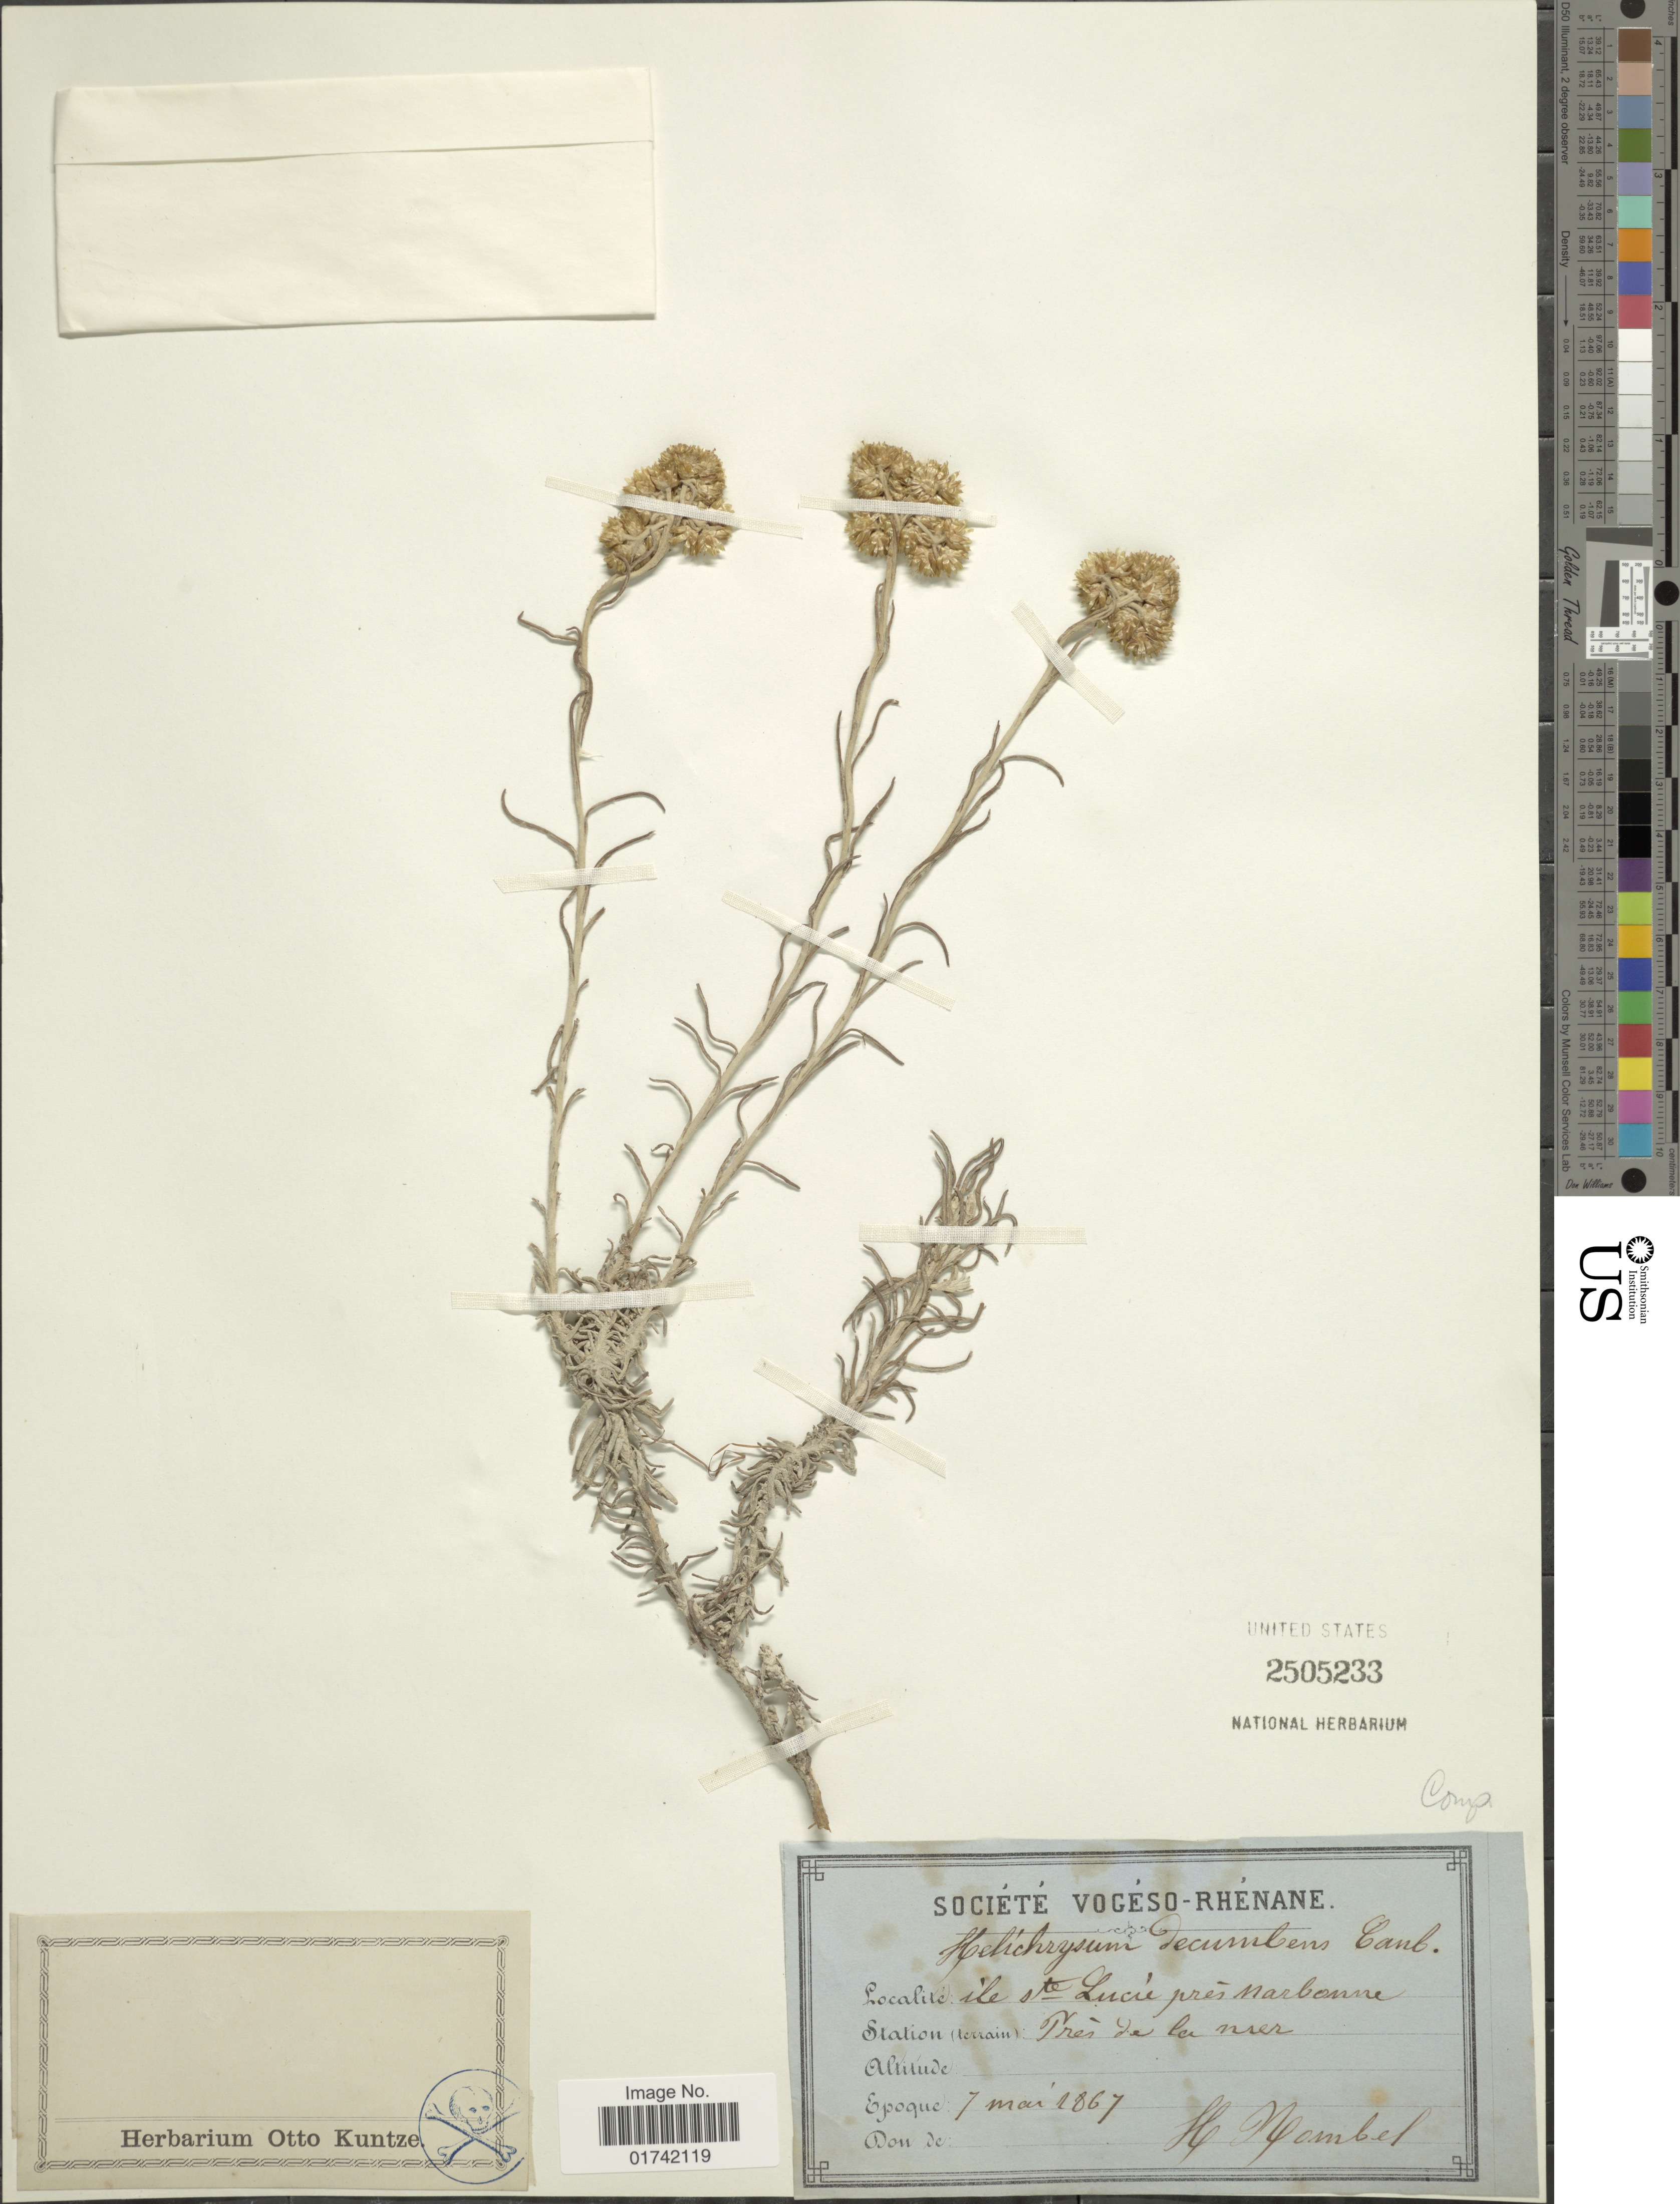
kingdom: Plantae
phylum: Tracheophyta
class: Magnoliopsida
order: Asterales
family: Asteraceae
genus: Helichrysum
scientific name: Helichrysum decumbens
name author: Lag. & Cambess.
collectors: H. Nombel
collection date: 1867-03-07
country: France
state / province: Occitanie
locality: Vogeso- Rhenane, ile Ste Lucie pres Narbonne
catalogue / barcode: US 2505233